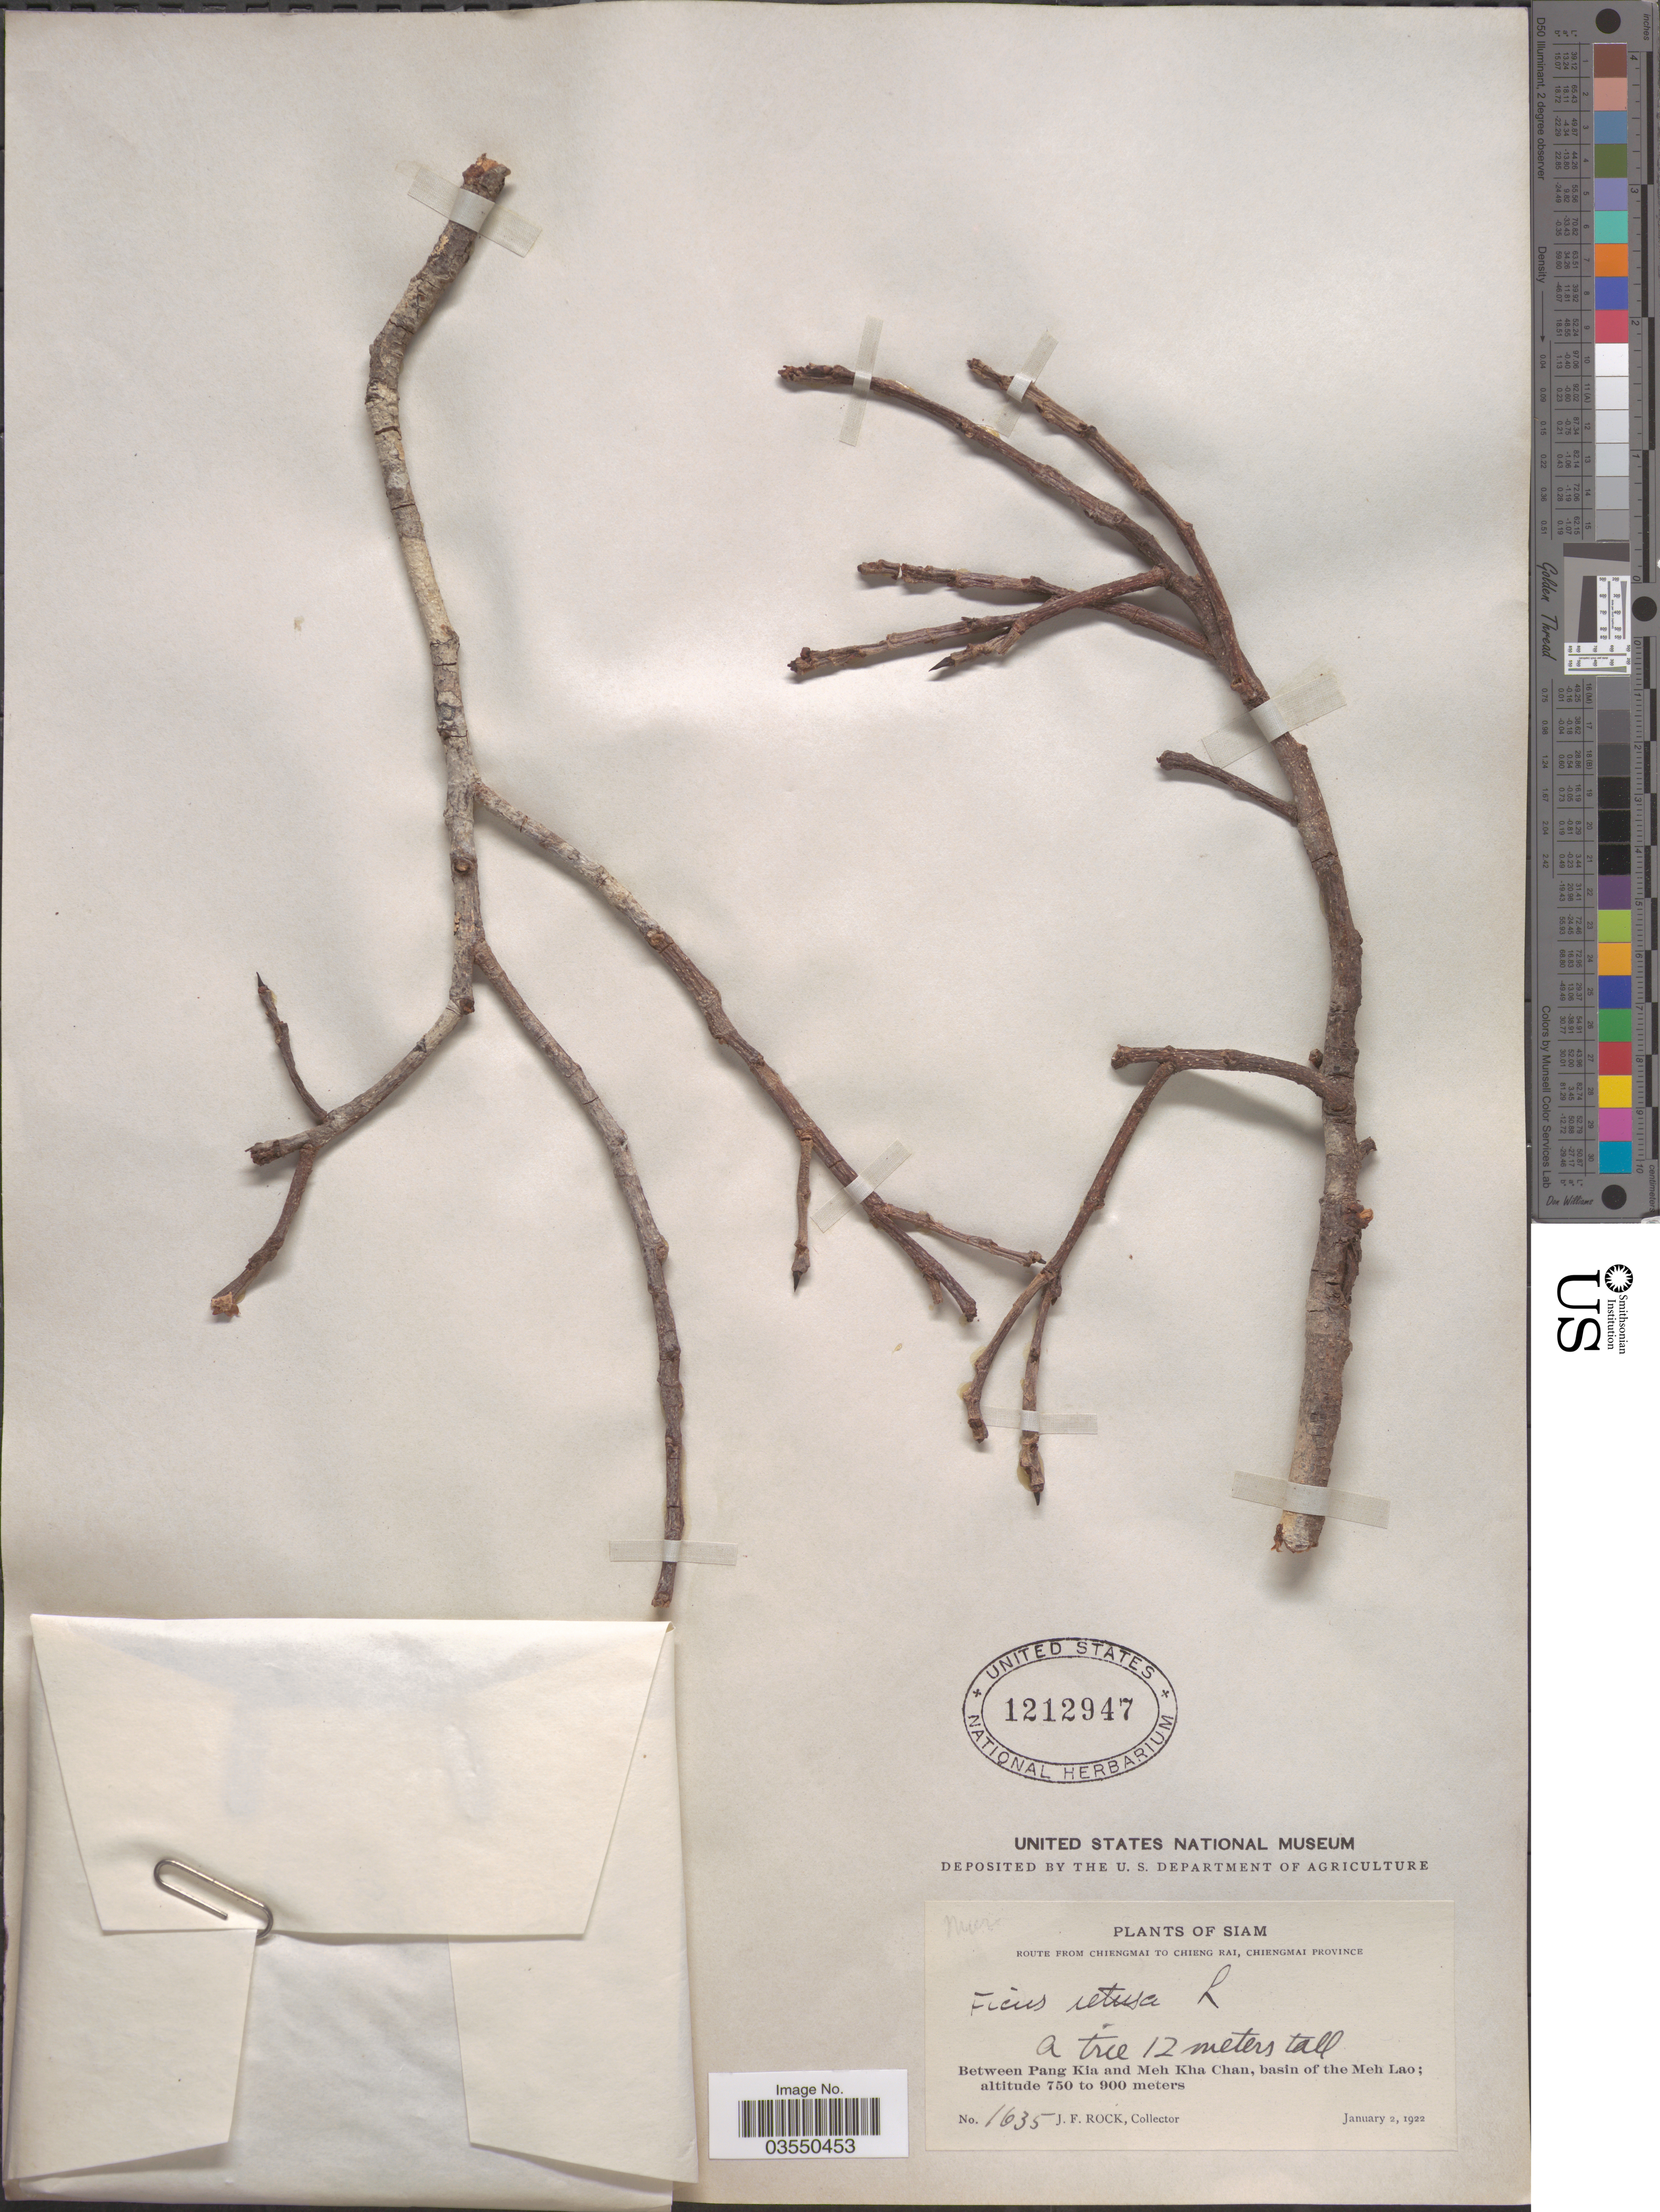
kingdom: Plantae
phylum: Tracheophyta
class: Magnoliopsida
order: Rosales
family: Moraceae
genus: Ficus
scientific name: Ficus microcarpa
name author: L. f.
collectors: J. Rock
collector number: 1635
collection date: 1922-01-02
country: Thailand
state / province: Chiang Mai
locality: Siam. Route from Chiengmai to Chieng Rai. Between Pang Kia and Meh Kha Chan, basin of the Meh Lao.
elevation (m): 750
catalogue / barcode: US 1212947